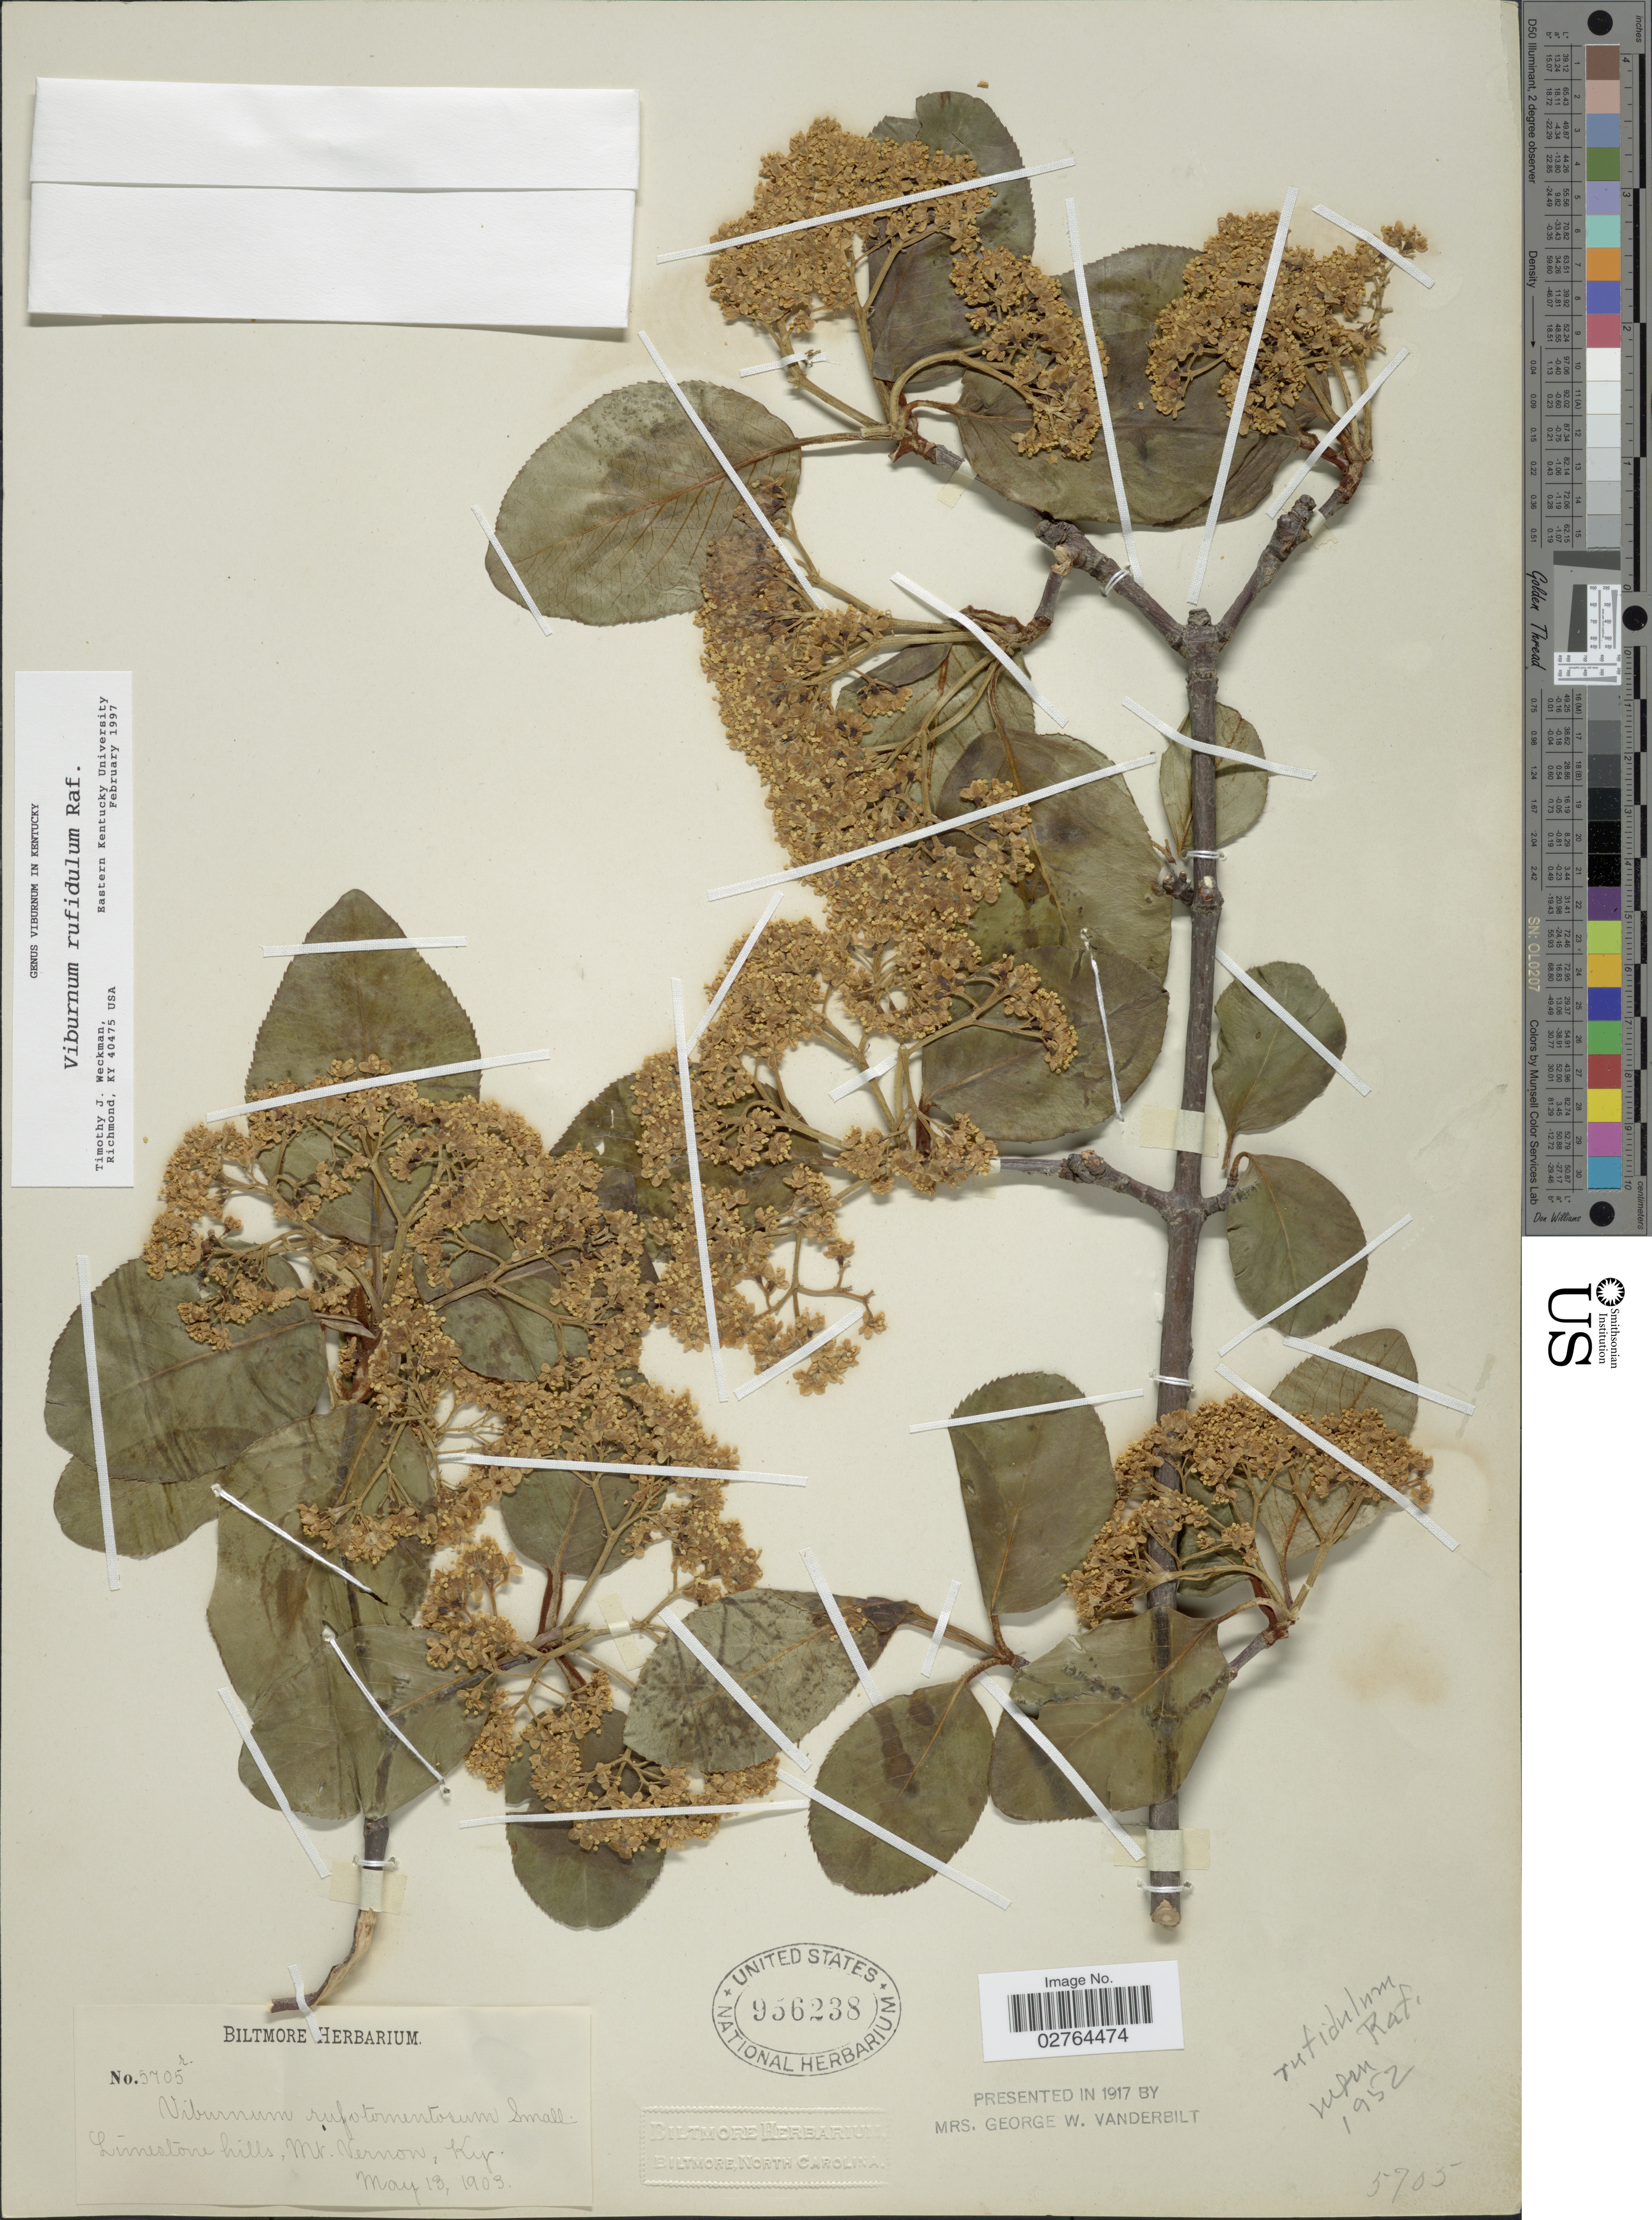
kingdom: Plantae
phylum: Tracheophyta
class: Magnoliopsida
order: Dipsacales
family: Viburnaceae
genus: Viburnum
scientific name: Viburnum rufidulum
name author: Raf.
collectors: ex herb. Biltmore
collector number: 5705r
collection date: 1903-05-13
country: United States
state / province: Kentucky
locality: Mt. Vernon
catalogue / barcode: US 956238